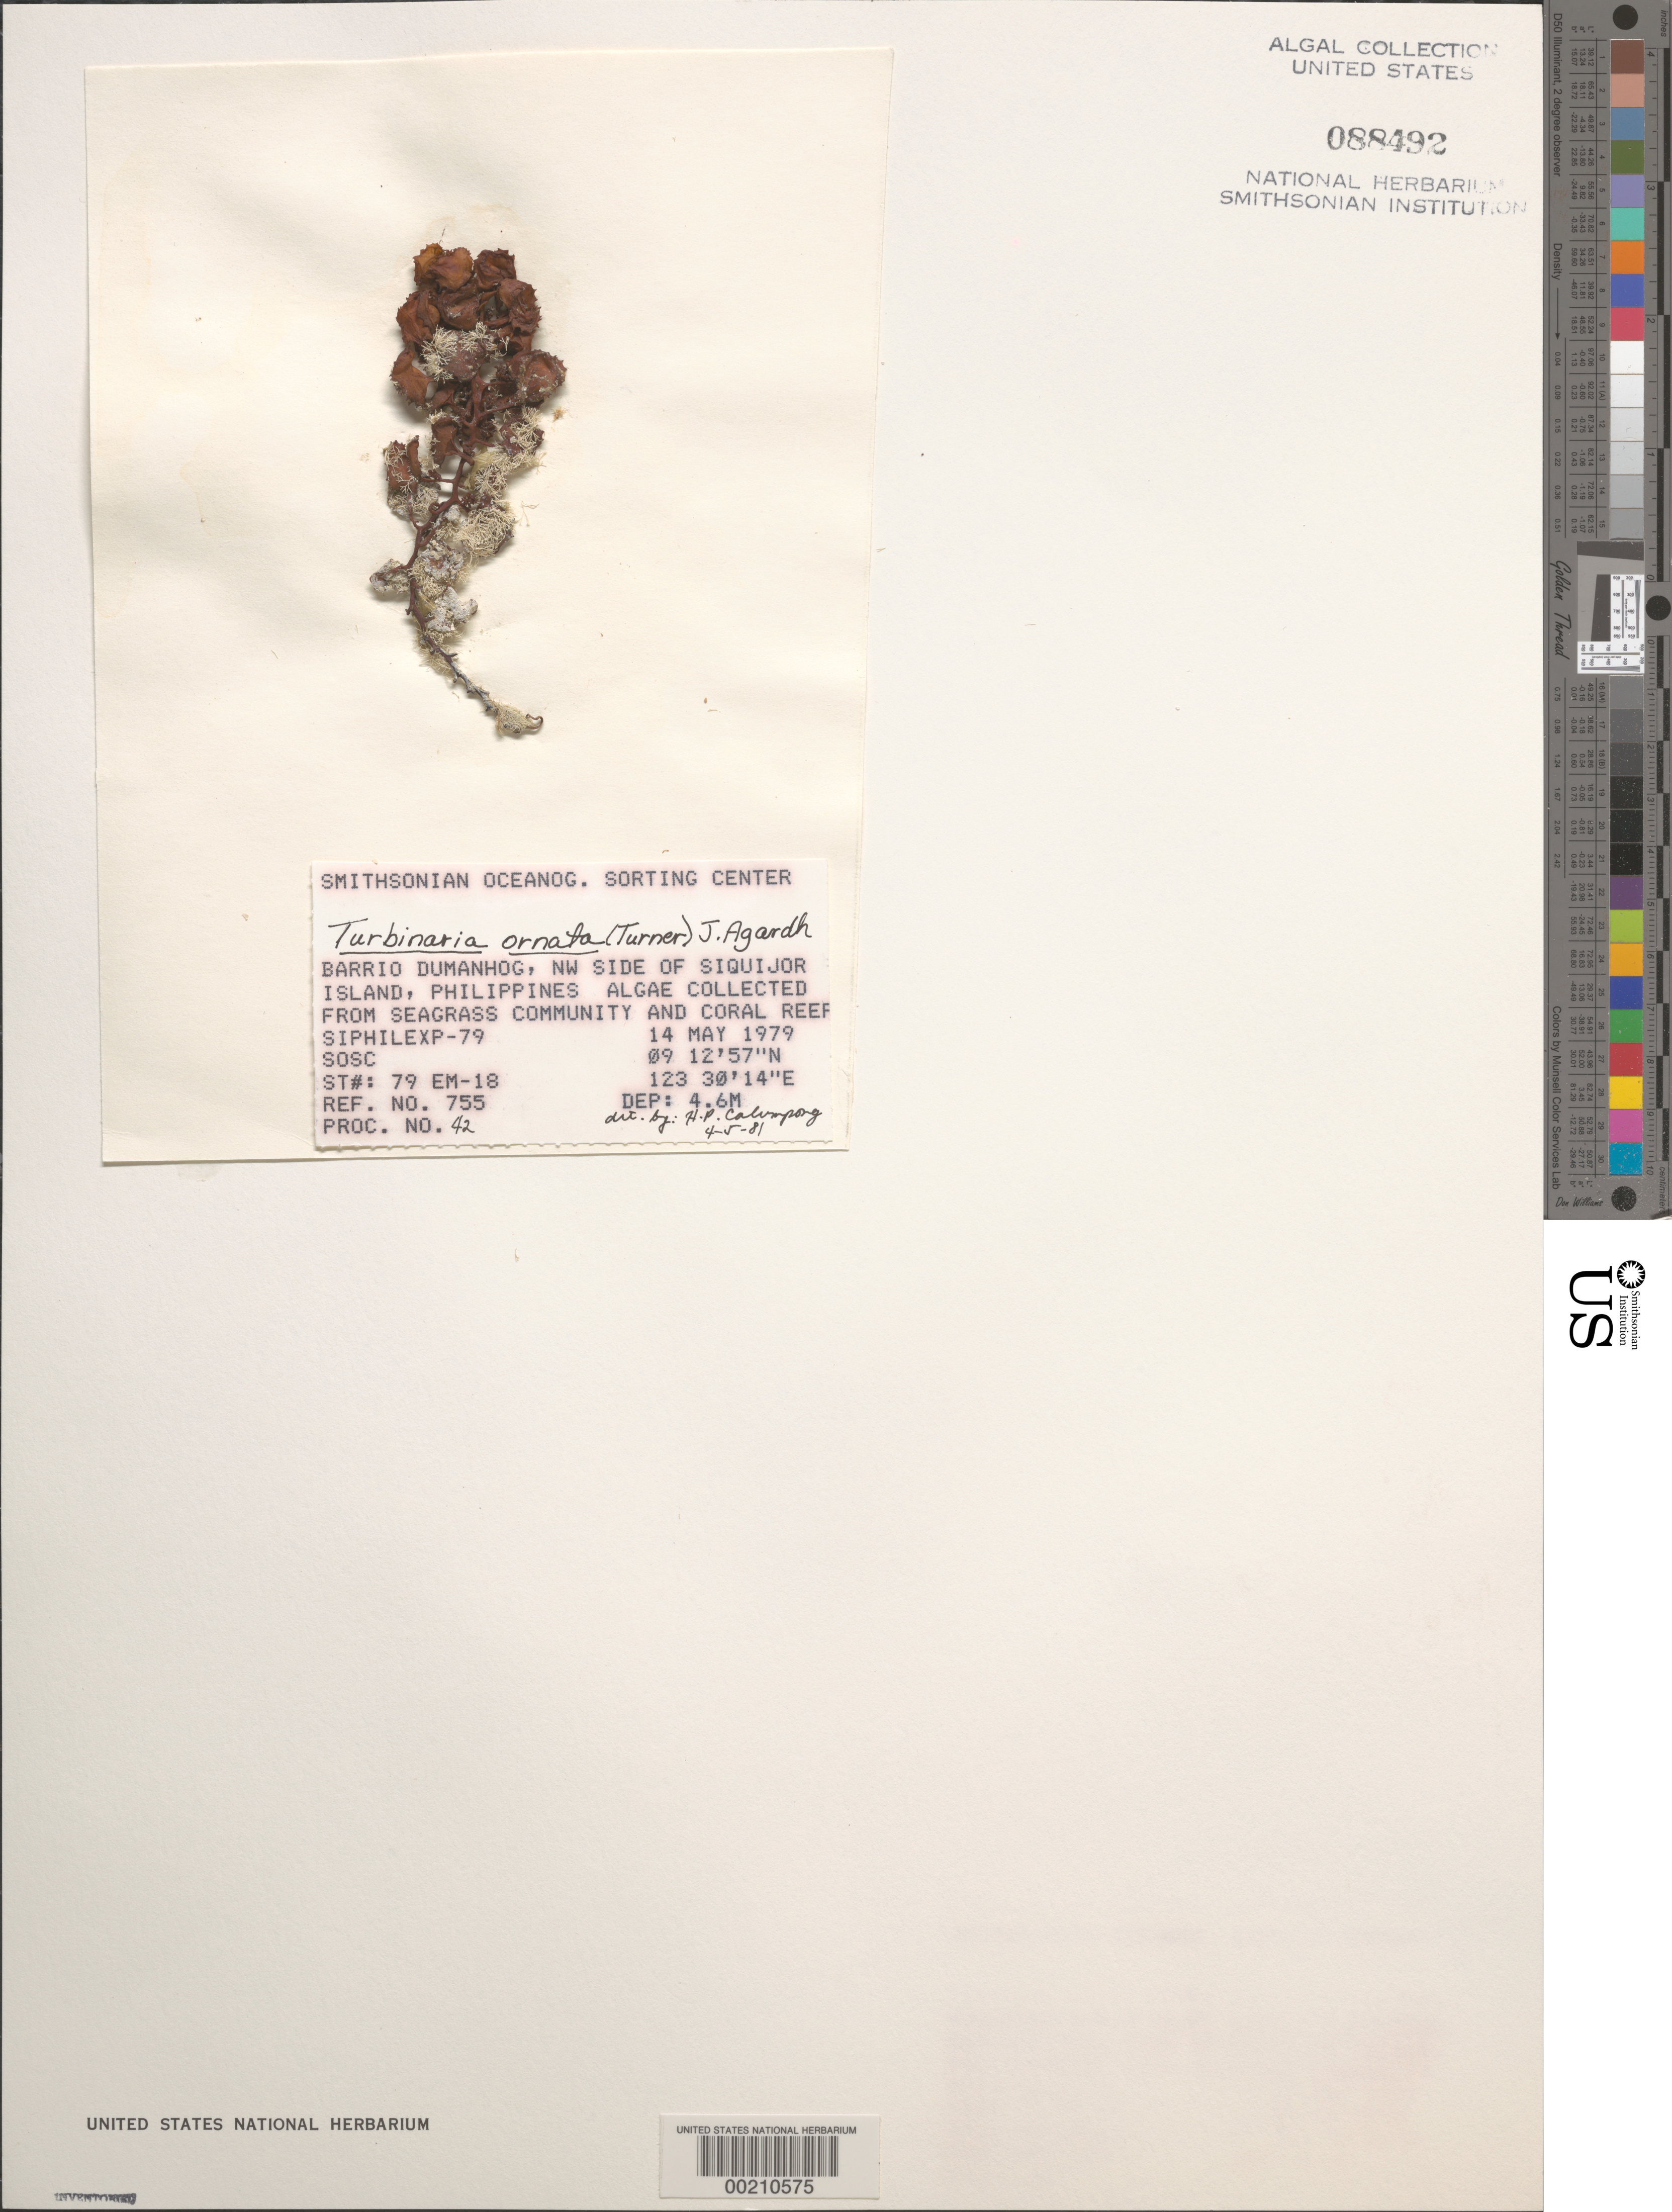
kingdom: Chromista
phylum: Ochrophyta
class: Phaeophyceae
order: Fucales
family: Sargassaceae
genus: Turbinaria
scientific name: Turbinaria ornata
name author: (Turner) J. Agardh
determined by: Calumpong, H. P.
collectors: SOSC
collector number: Station 79 Em-18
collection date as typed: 14 May 1979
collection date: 1979-05-14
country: Philippines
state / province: Central Visayas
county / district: Siquijor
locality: Visayan, Barrio dumanhog, siquijor island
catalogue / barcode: US 88492